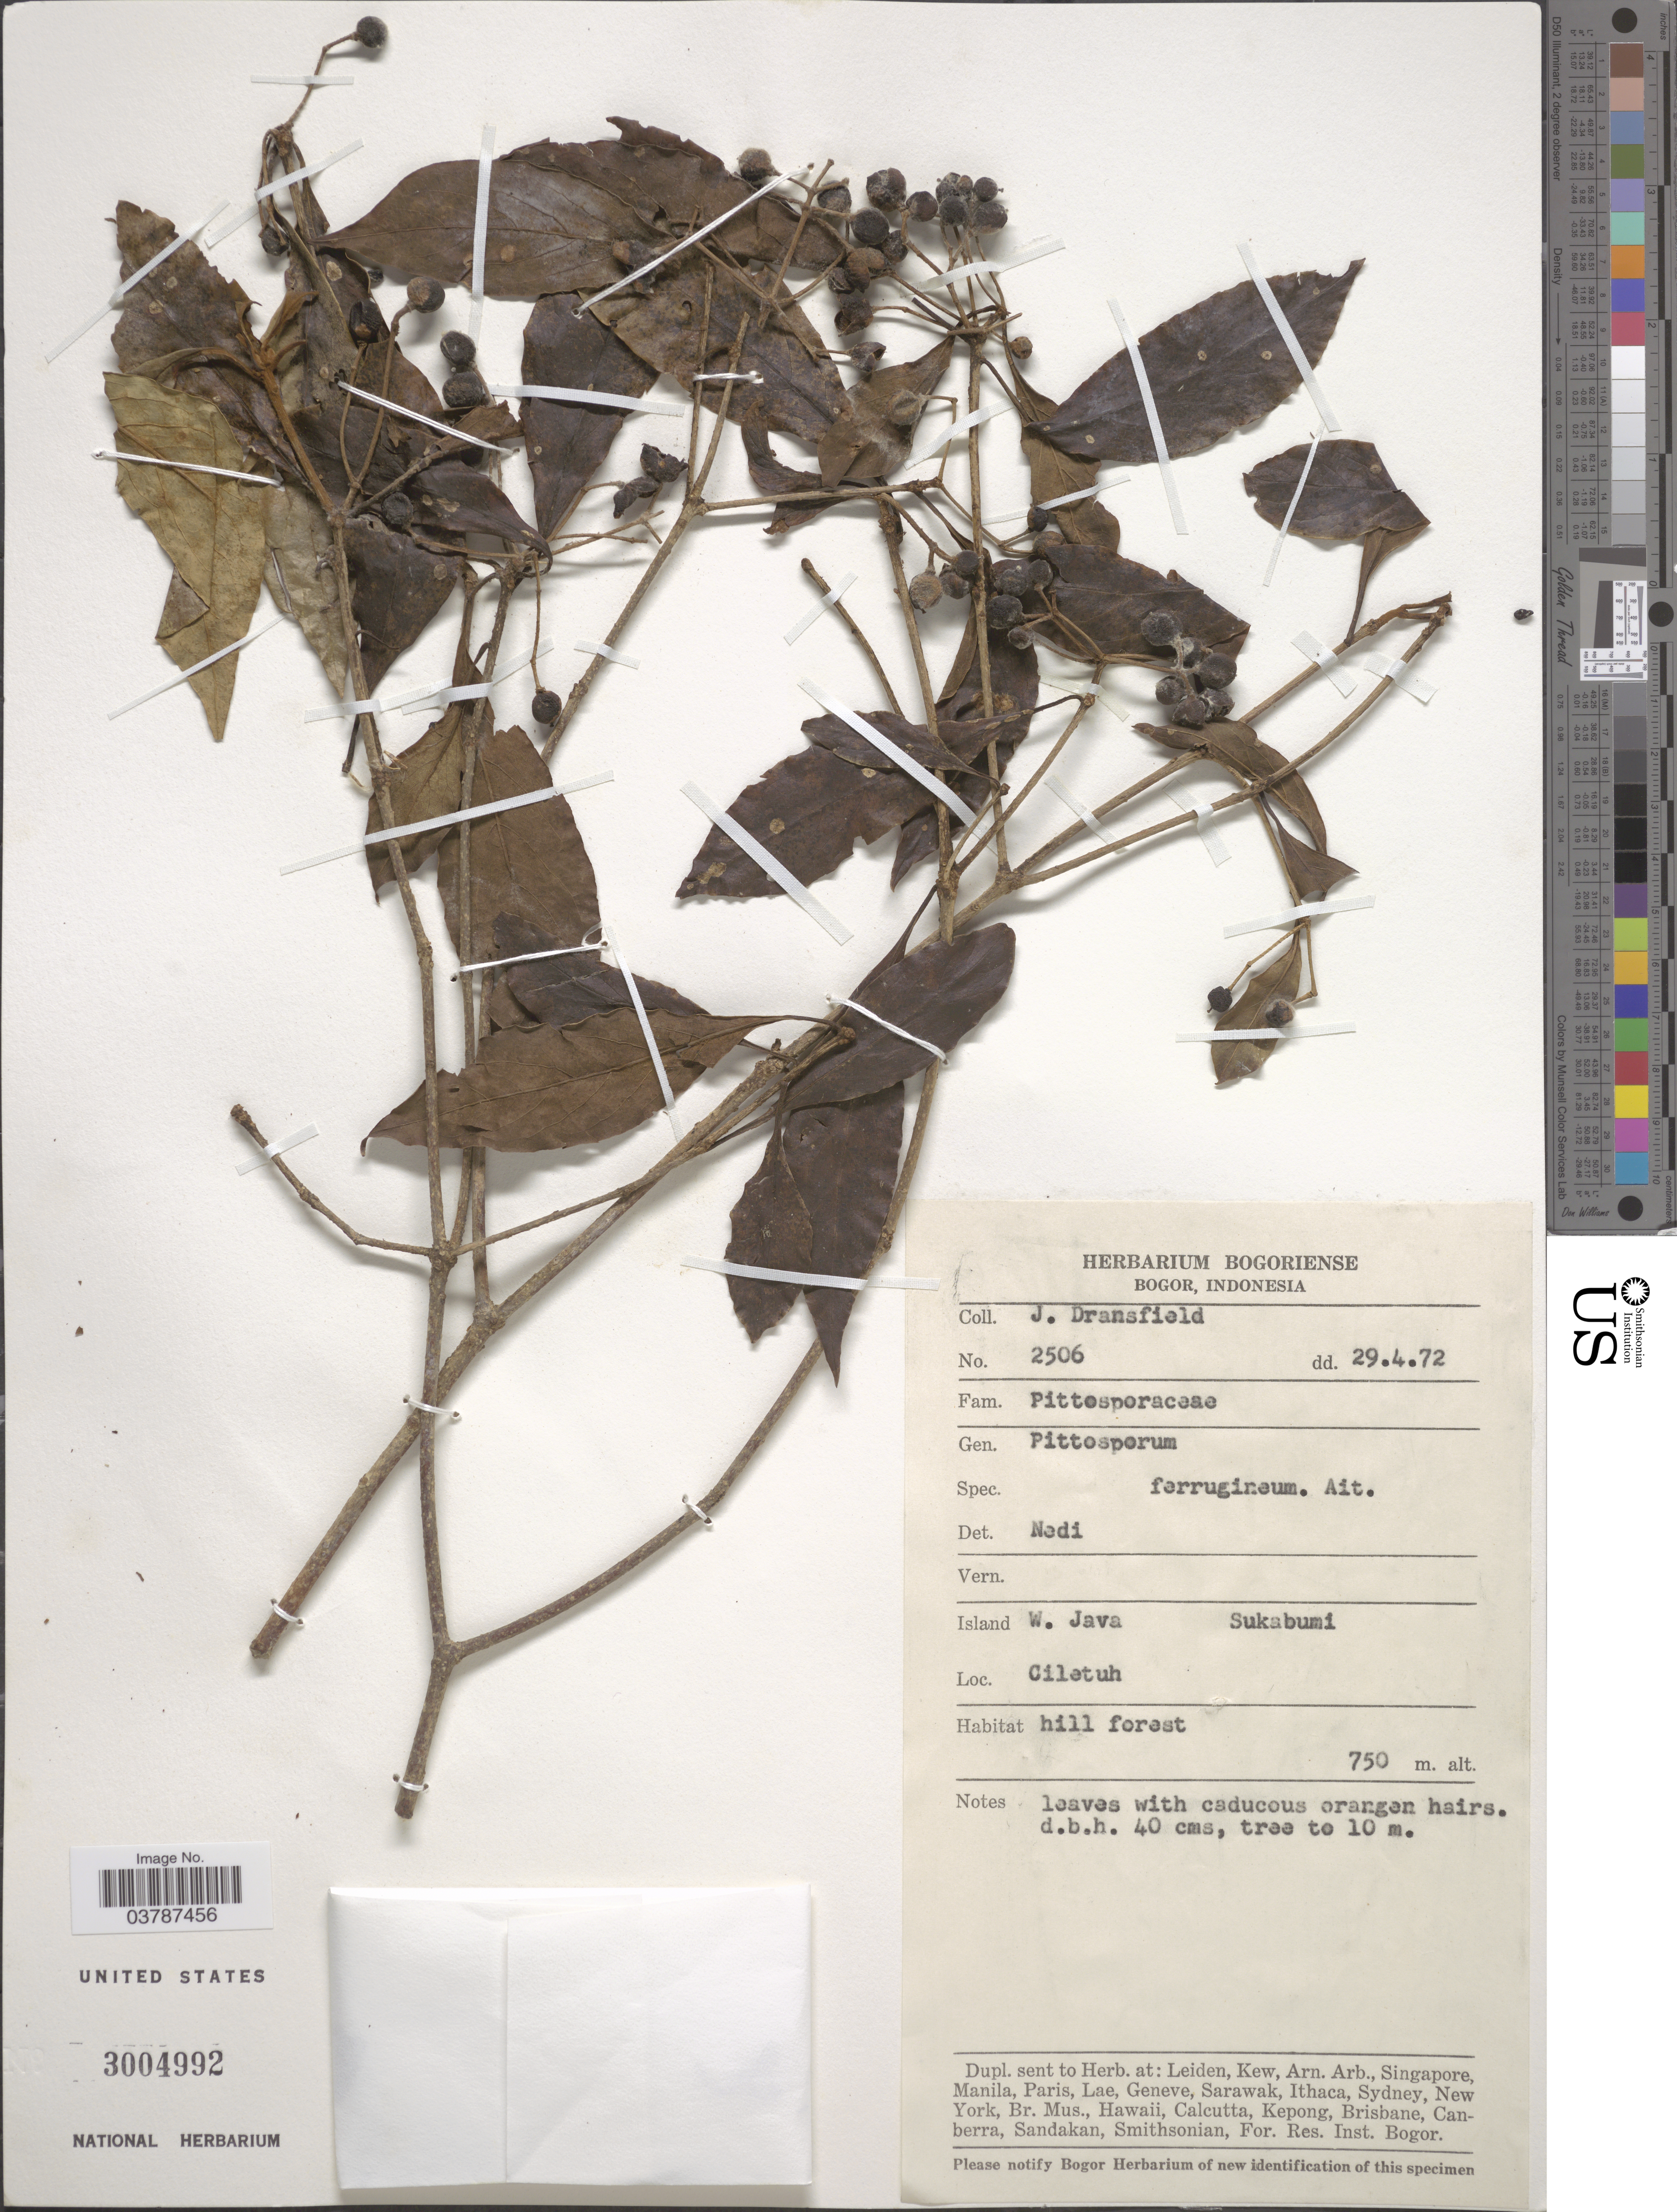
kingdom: Plantae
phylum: Tracheophyta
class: Magnoliopsida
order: Apiales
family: Pittosporaceae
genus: Pittosporum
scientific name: Pittosporum ferrugineum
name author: Dryand. ex Aiton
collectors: J. Dransfield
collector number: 2506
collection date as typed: Transcribed d/m/y: 29/4/72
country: Indonesia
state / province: Java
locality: Island W. Java. Giletuh. Sukabumi.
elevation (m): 750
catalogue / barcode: US 3004992